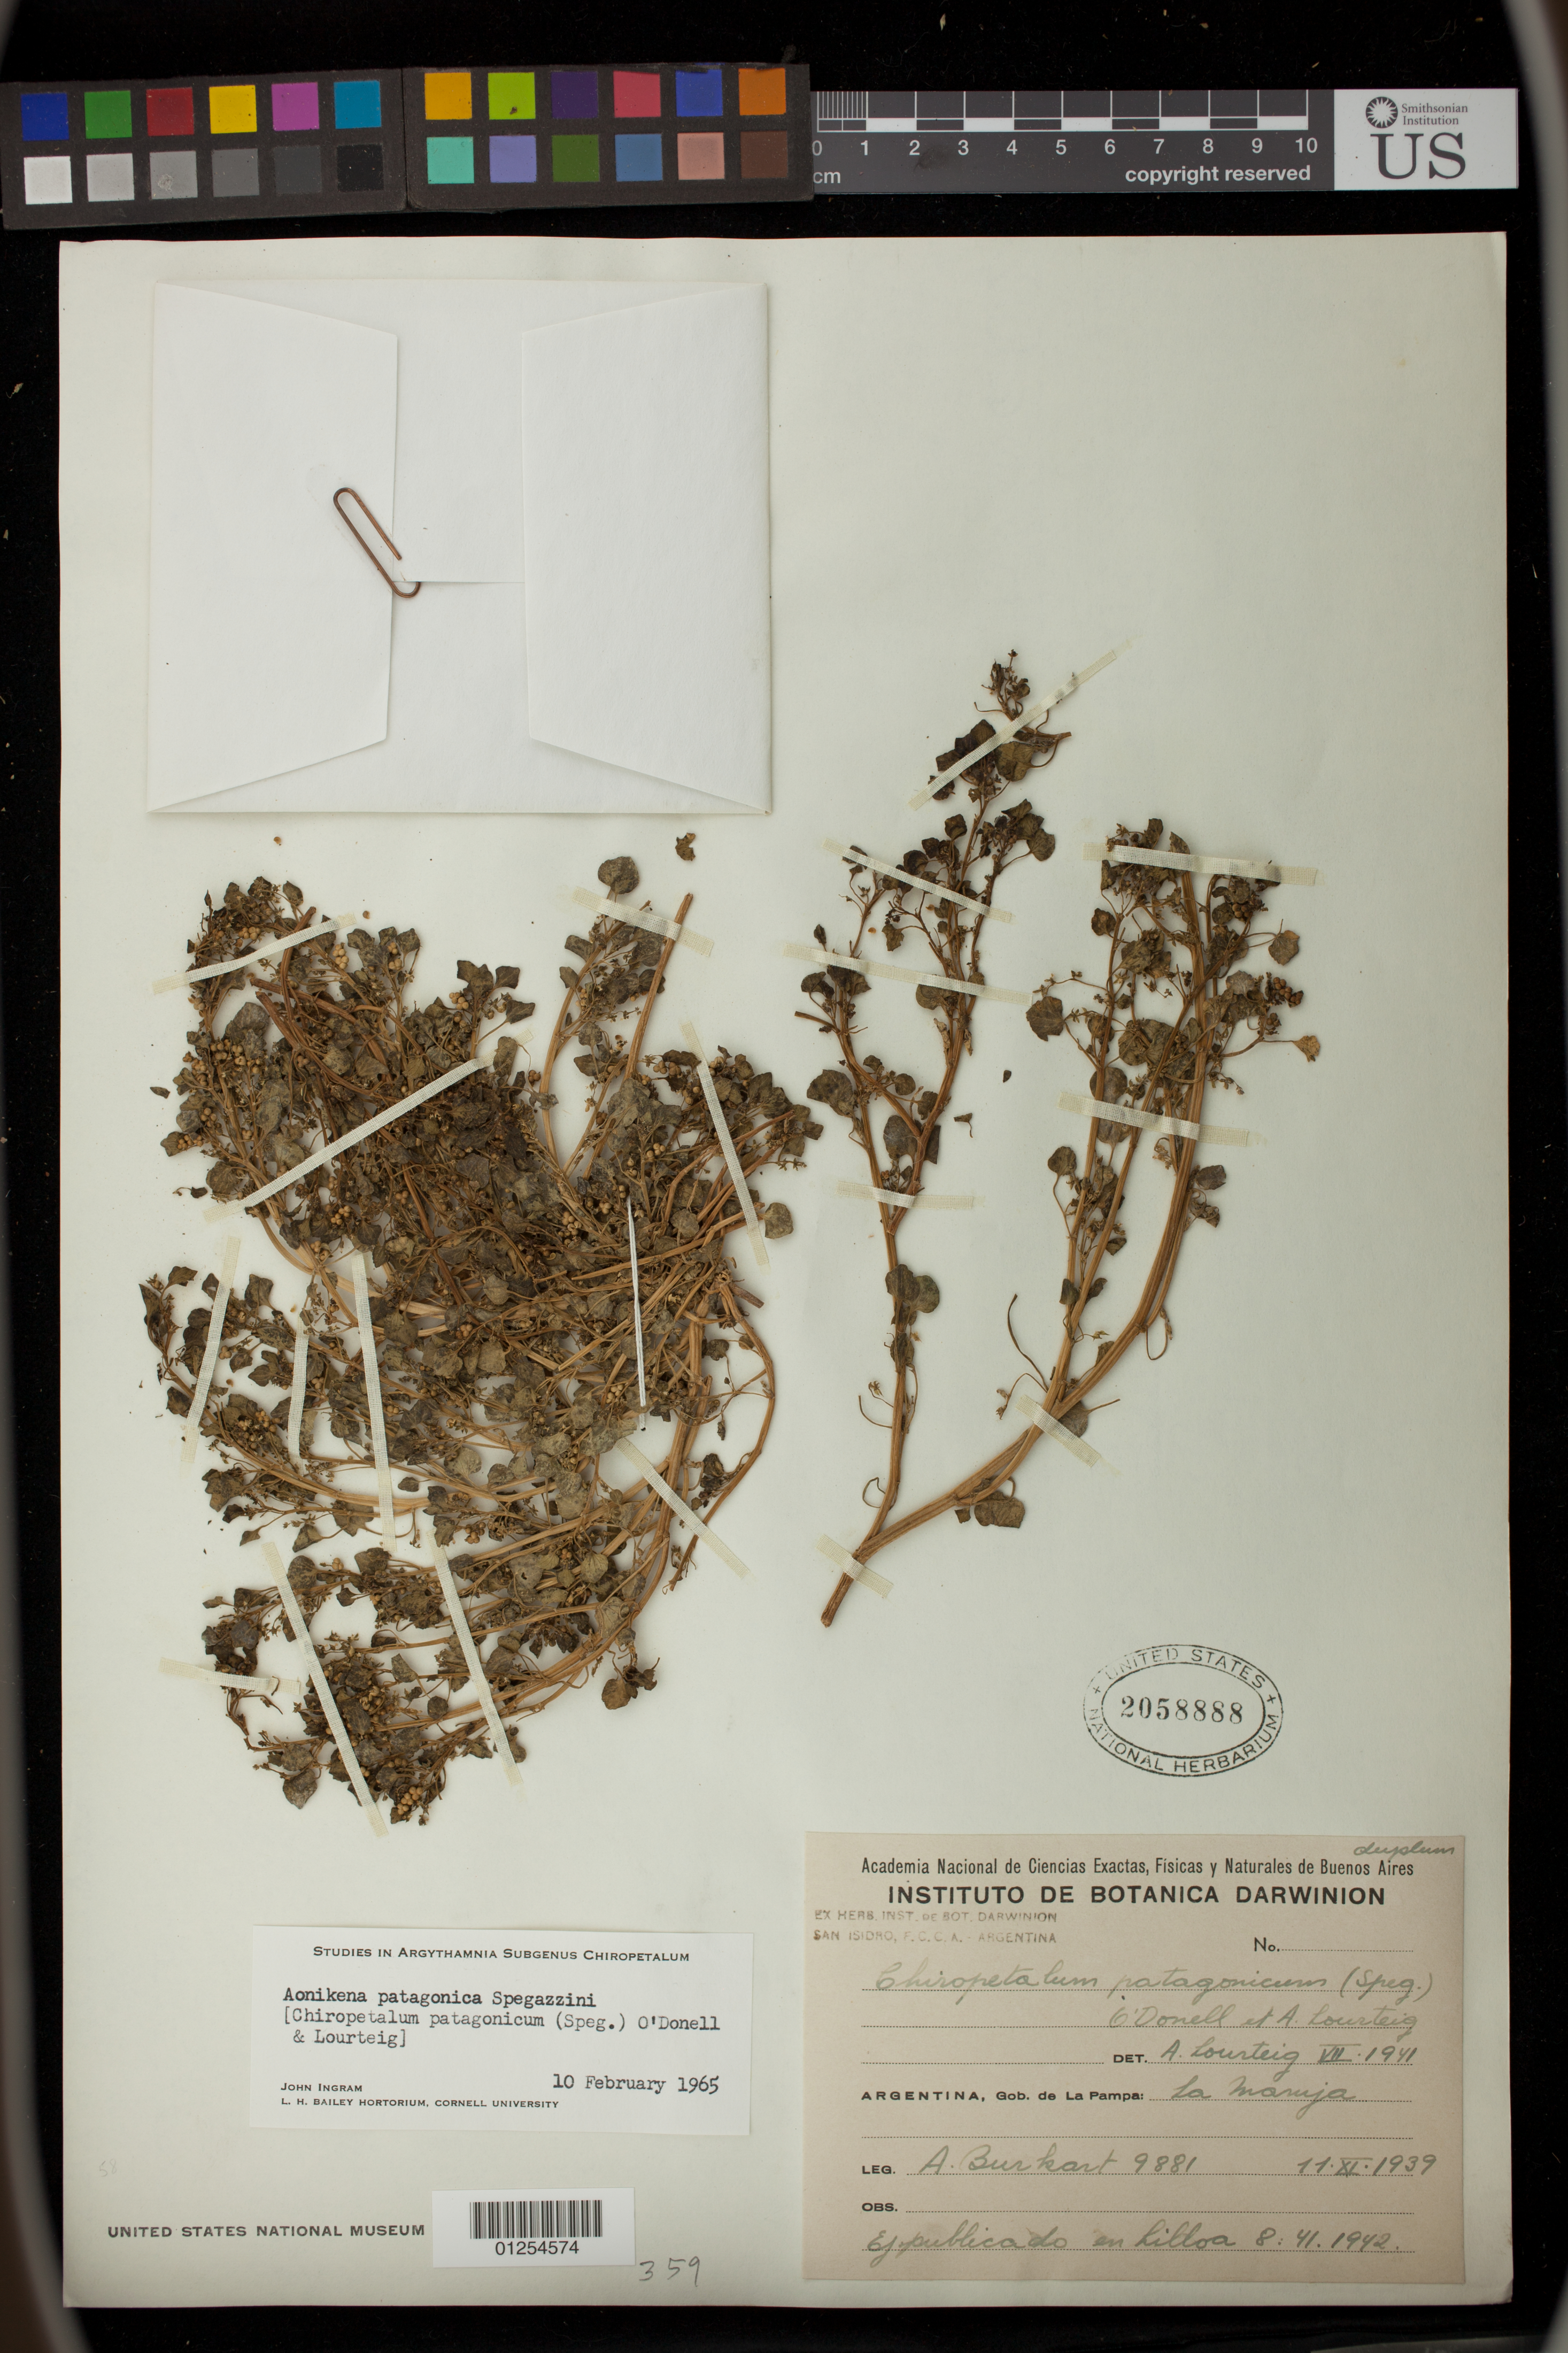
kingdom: Plantae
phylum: Tracheophyta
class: Magnoliopsida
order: Malpighiales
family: Euphorbiaceae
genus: Aonikena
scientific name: Aonikena patagonica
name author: Speg.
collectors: A. E. Burkart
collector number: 9881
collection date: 1939-11-11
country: Argentina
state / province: La Pampa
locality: La Maruja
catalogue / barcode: US 2058888